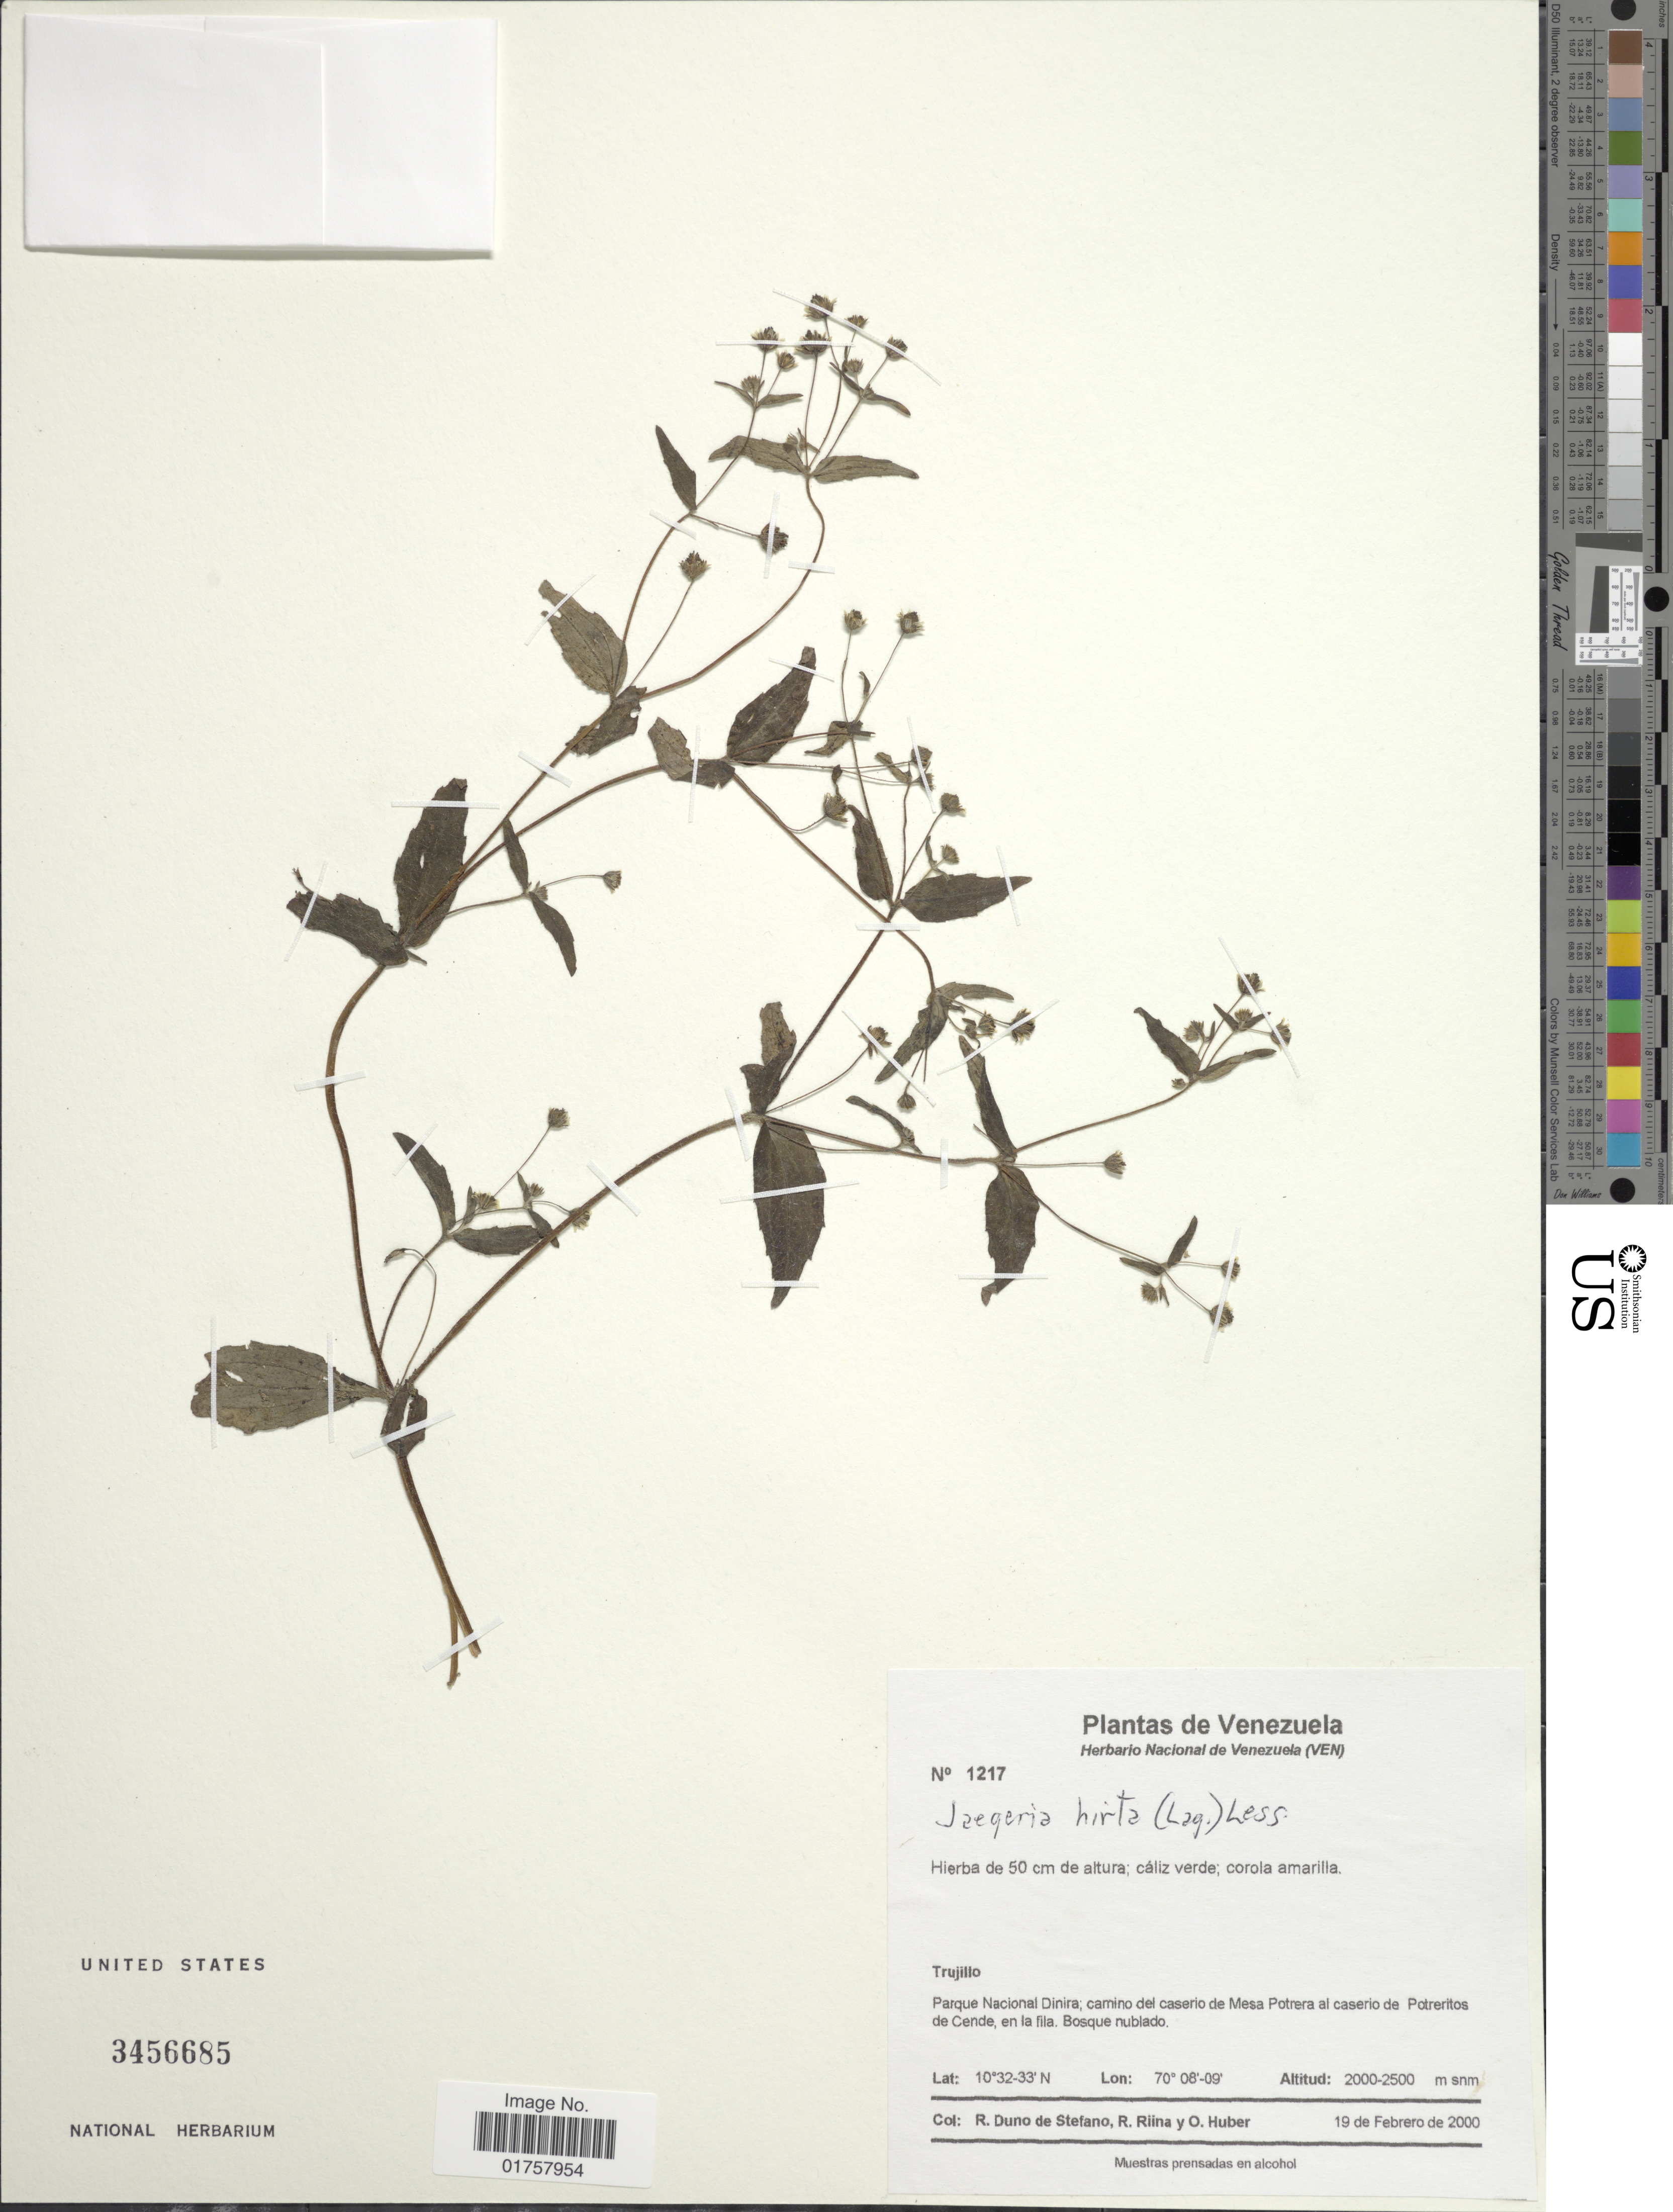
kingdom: Plantae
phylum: Tracheophyta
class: Magnoliopsida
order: Asterales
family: Asteraceae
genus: Jaegeria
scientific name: Jaegeria hirta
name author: (Lag.) Less.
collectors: R. Duno de Stefano, R. Riina & O. Huber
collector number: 1217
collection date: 2000-02-19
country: Venezuela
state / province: Trujillo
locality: Parque Nacional Dinira; camino del caserio de Mesa Potrera al caserio de Potreritos de Cende, en la fila, Bosque nublado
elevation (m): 2000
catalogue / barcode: US 3456685